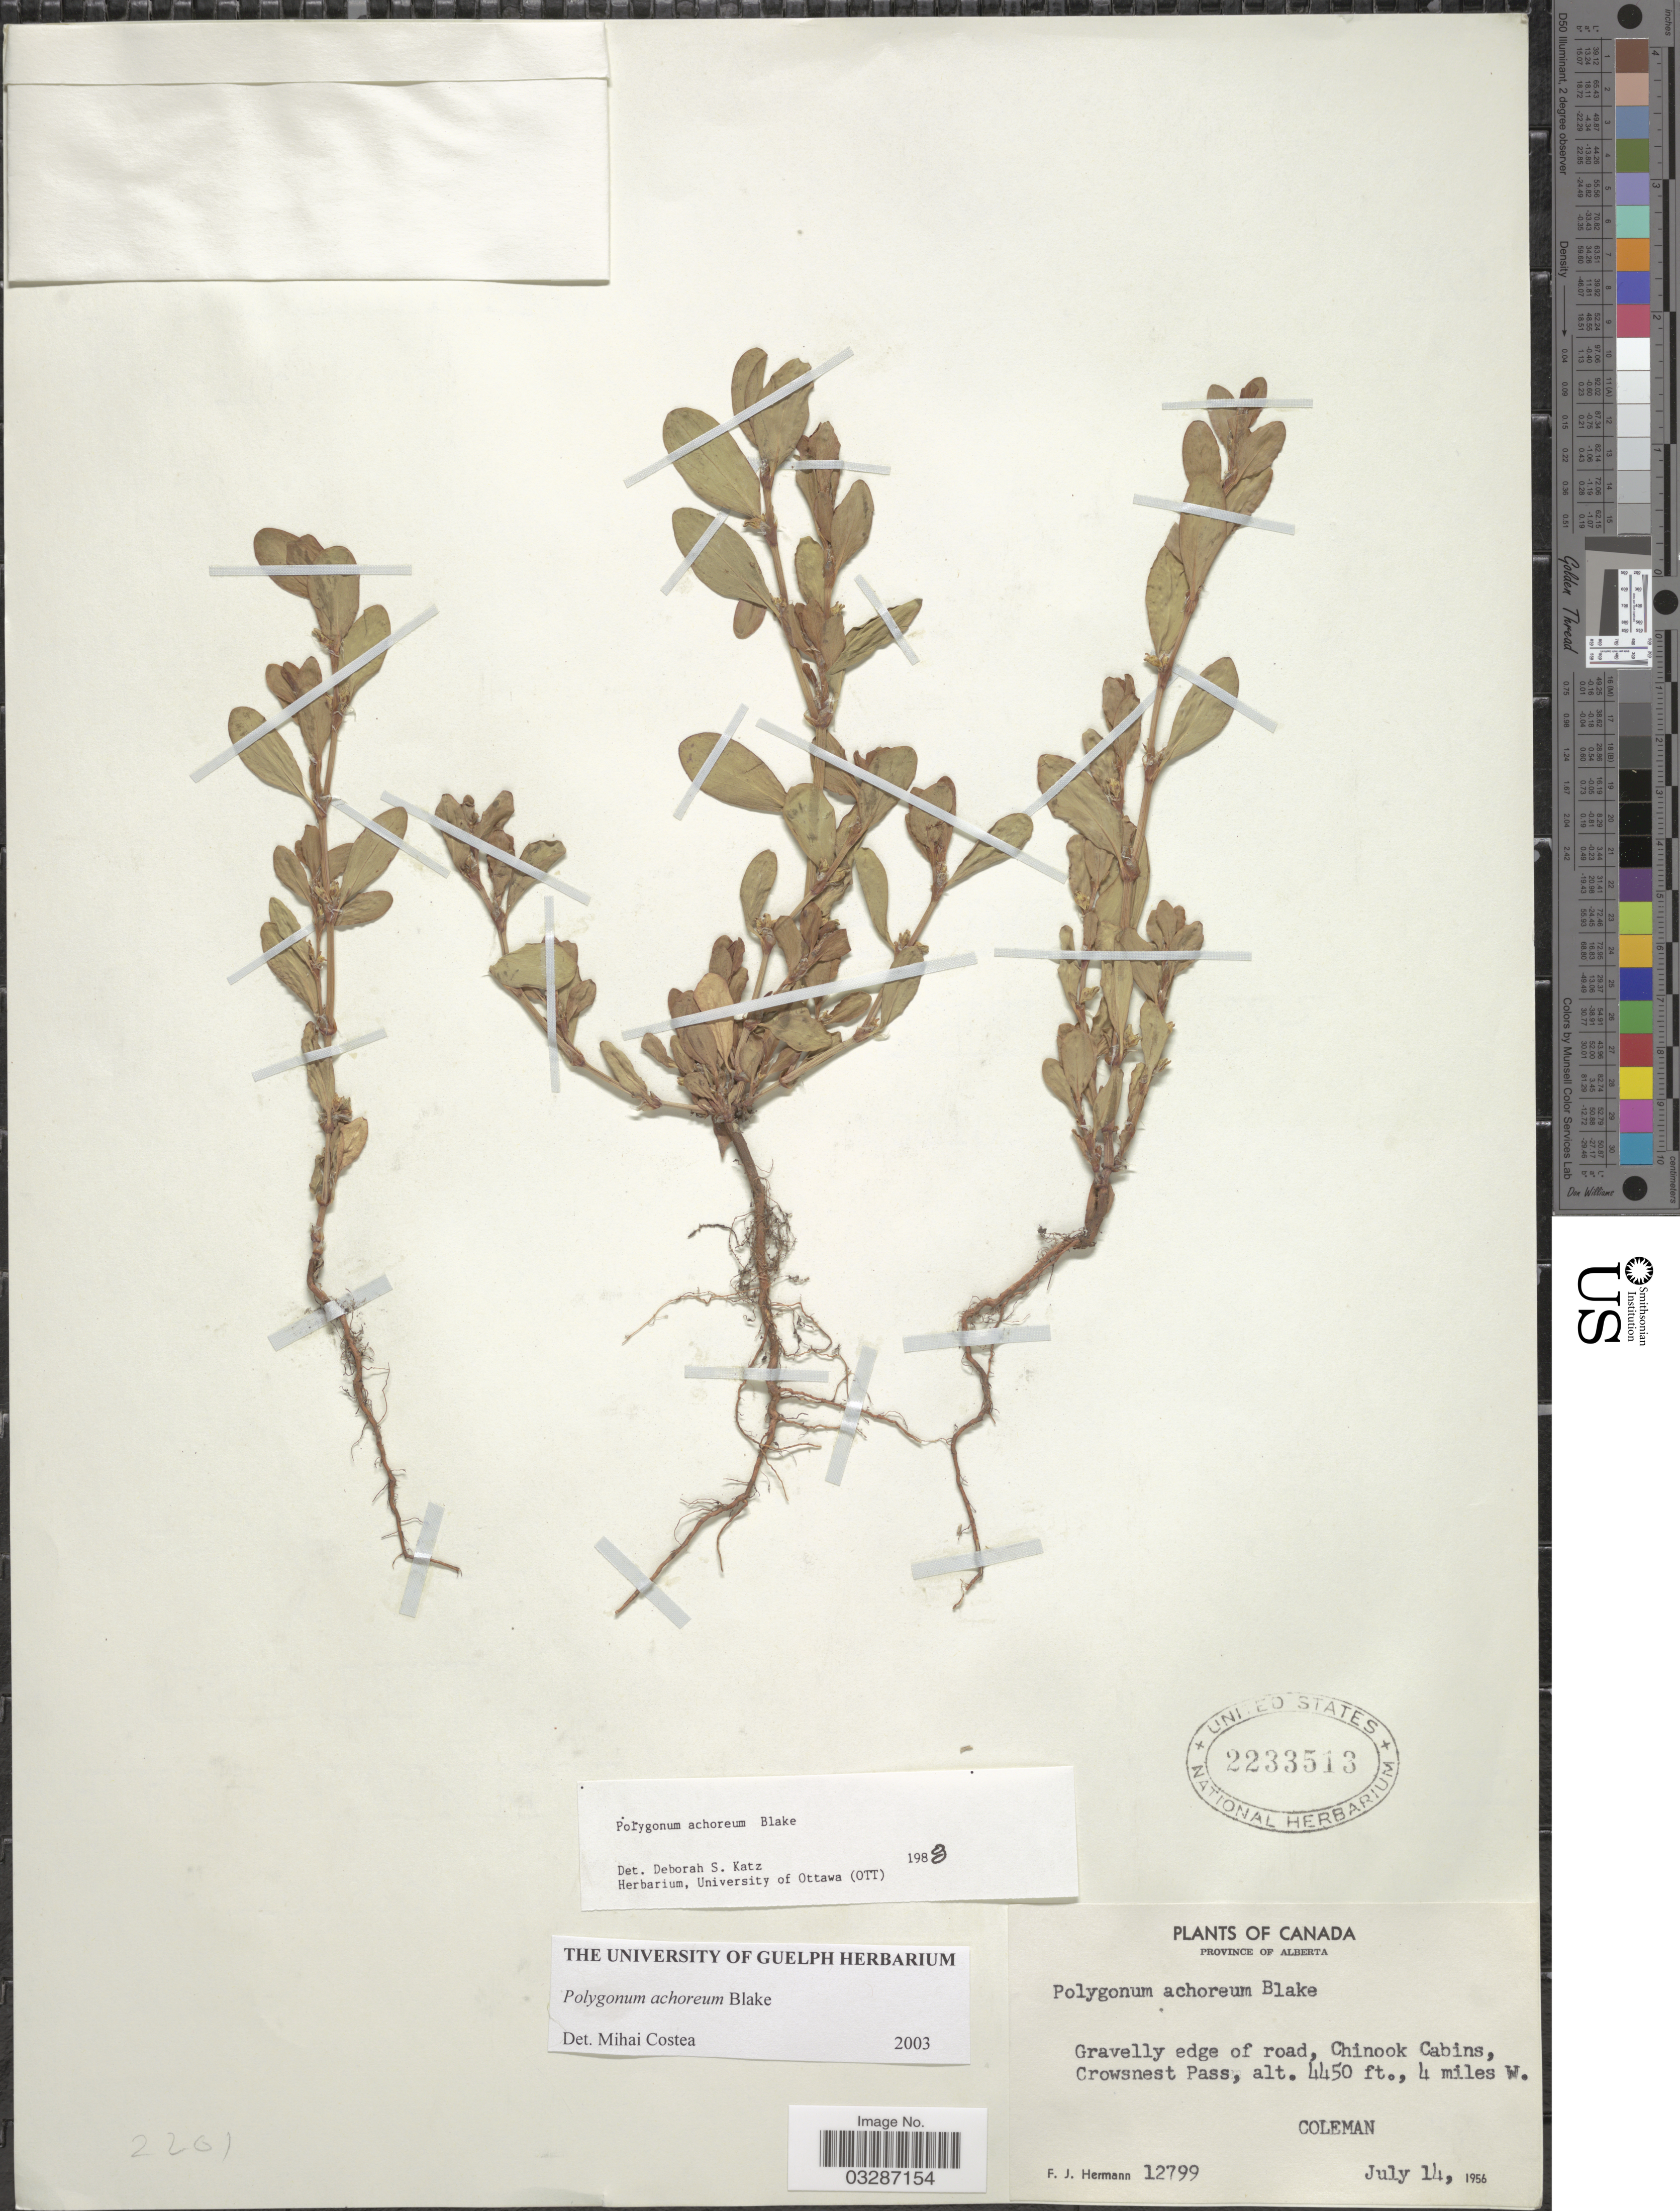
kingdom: Plantae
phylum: Tracheophyta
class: Magnoliopsida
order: Caryophyllales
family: Polygonaceae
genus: Polygonum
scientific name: Polygonum achoreum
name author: S.F. Blake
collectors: F. J. Hermann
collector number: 12799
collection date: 1956-07-14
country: Canada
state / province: Alberta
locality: Gravelly edge of road, Chinook Cabins, Crowsnest Pass, 4 miles W. Coleman.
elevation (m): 1356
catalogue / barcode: US 2233513